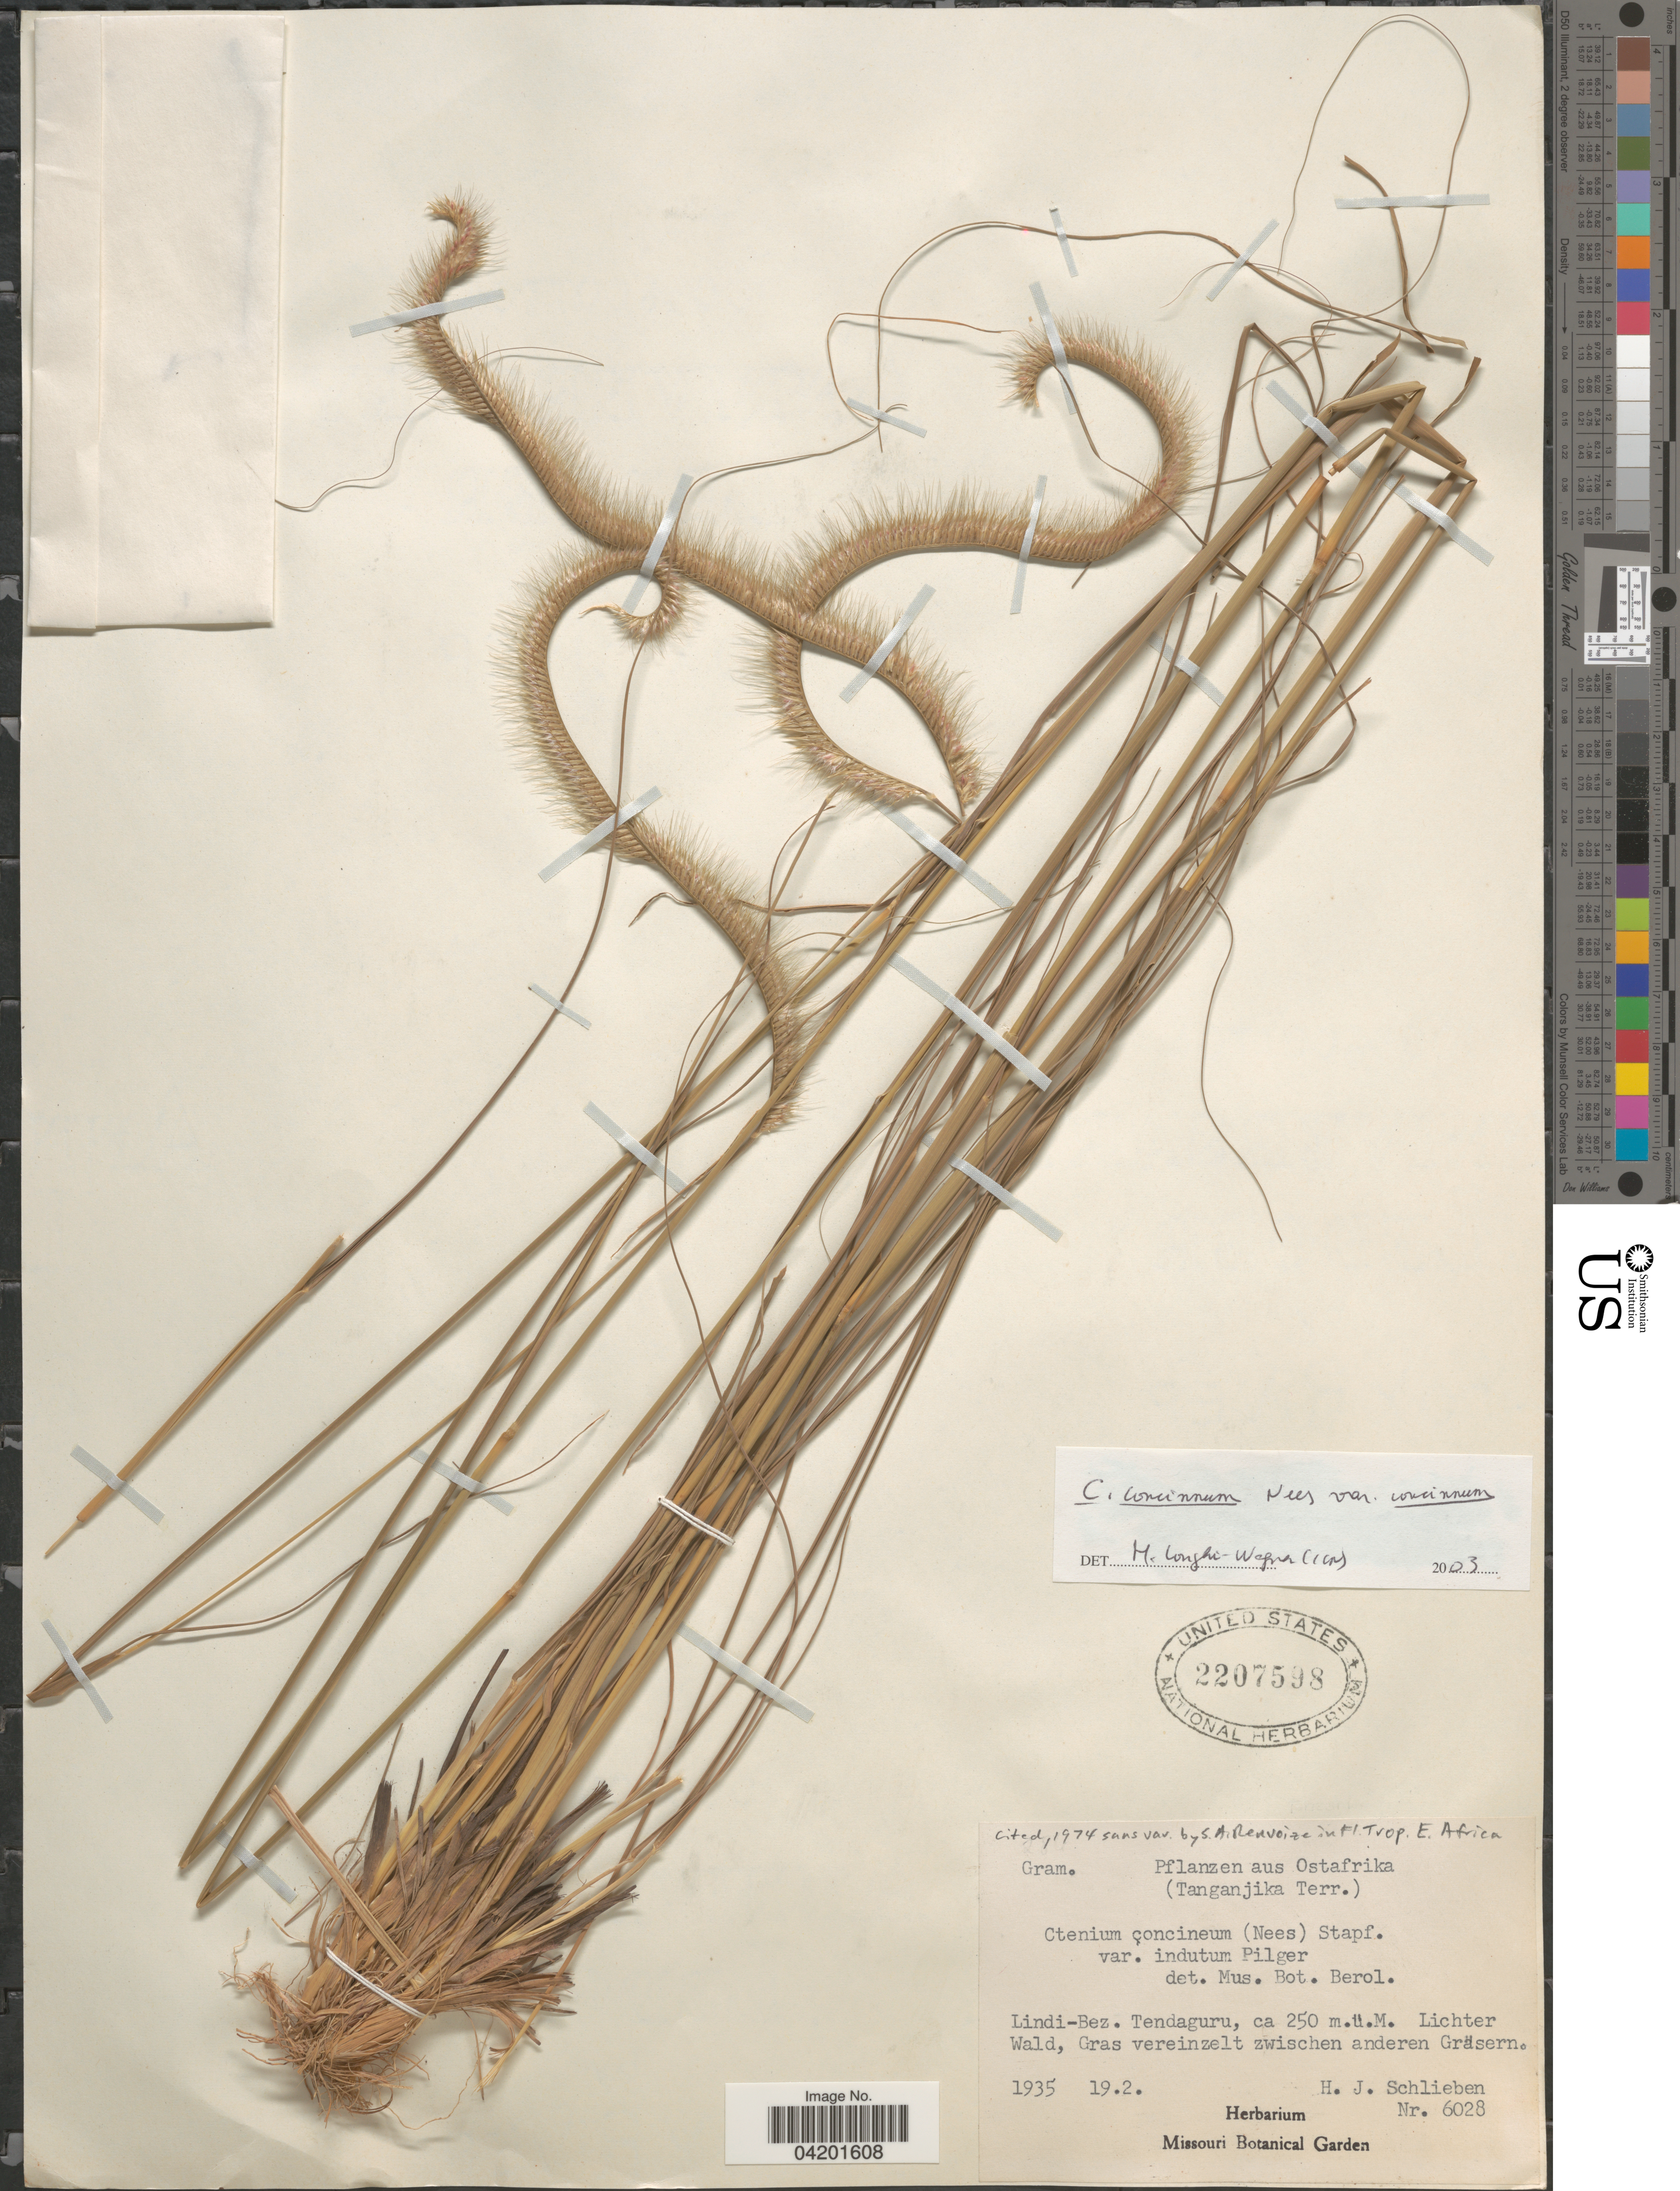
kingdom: Plantae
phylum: Tracheophyta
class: Liliopsida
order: Poales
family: Poaceae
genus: Ctenium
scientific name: Ctenium concinnum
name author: Nees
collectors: H. J. Schlieben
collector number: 6028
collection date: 1935-02-19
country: Tanzania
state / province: Lindi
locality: Ostafrika (Tanganjika Terr.). Lindi-Bez. Tendaguru.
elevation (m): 250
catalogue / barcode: US 2207598